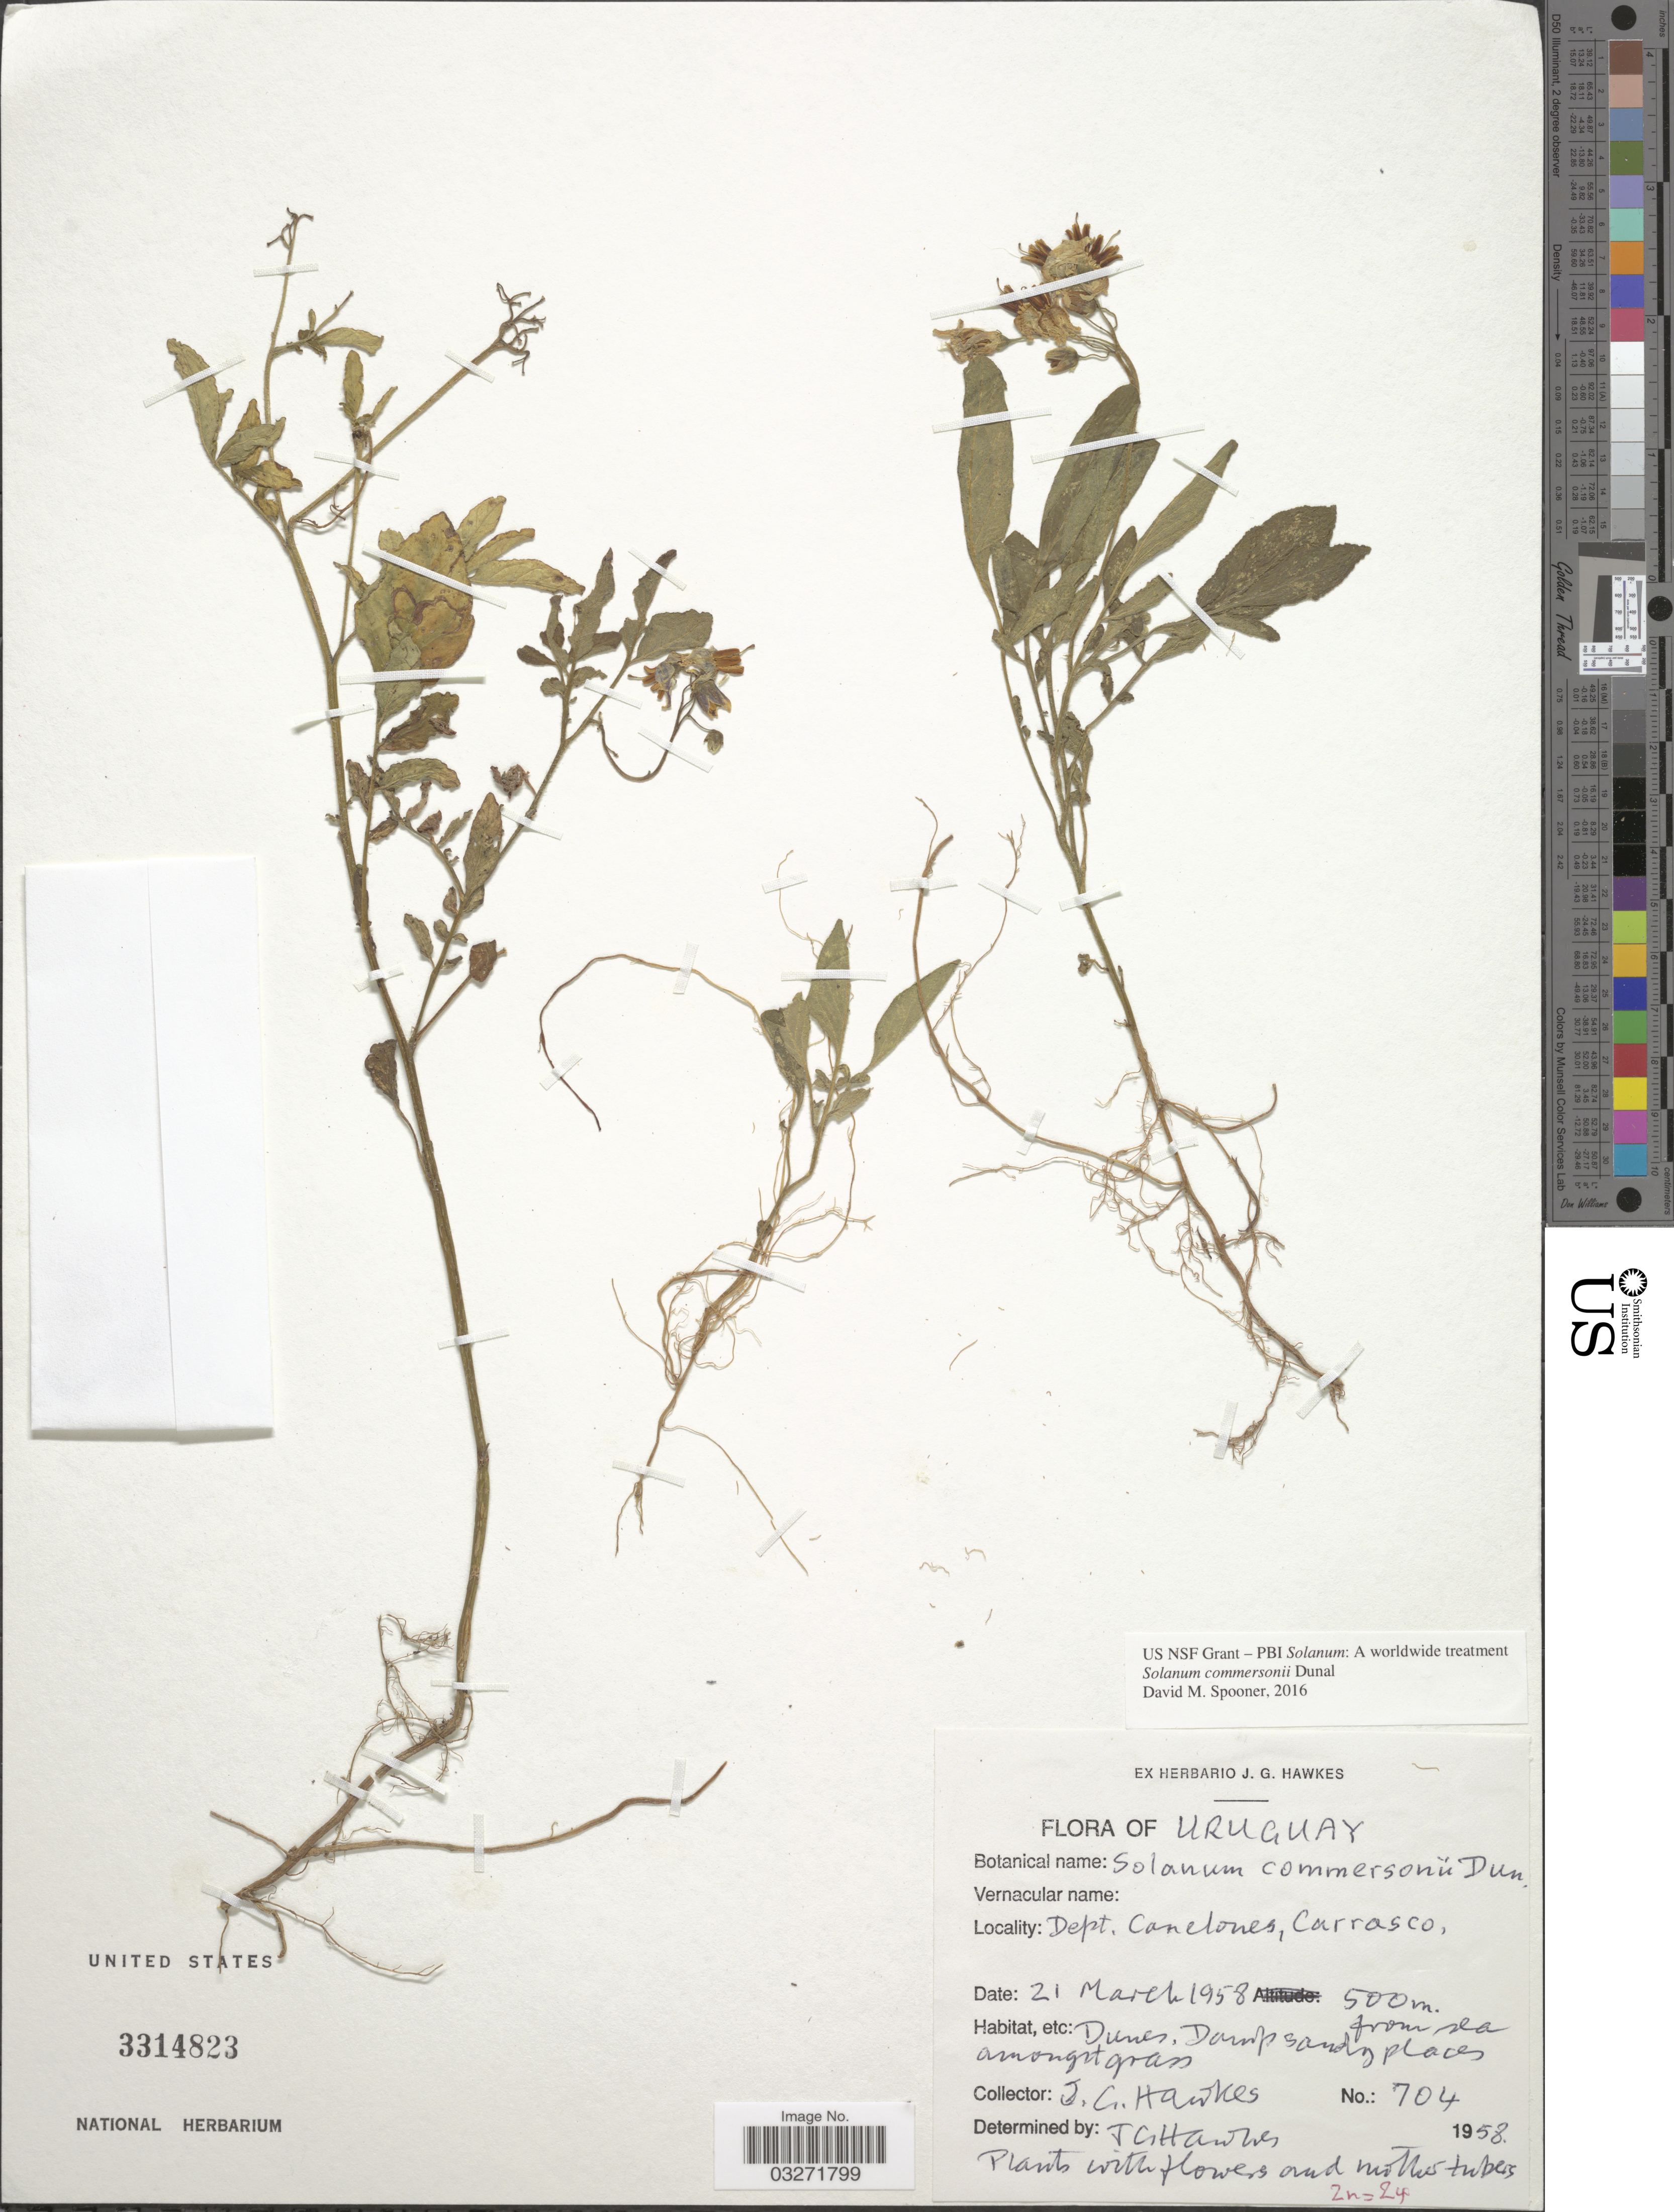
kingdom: Plantae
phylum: Tracheophyta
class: Magnoliopsida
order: Solanales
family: Solanaceae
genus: Solanum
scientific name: Solanum commersonii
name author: Dunal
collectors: J. Hawkes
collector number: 704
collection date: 1958-03-21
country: Uruguay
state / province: Canelones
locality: Dept. Canelones, Carrasco.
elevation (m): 500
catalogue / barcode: US 3314823